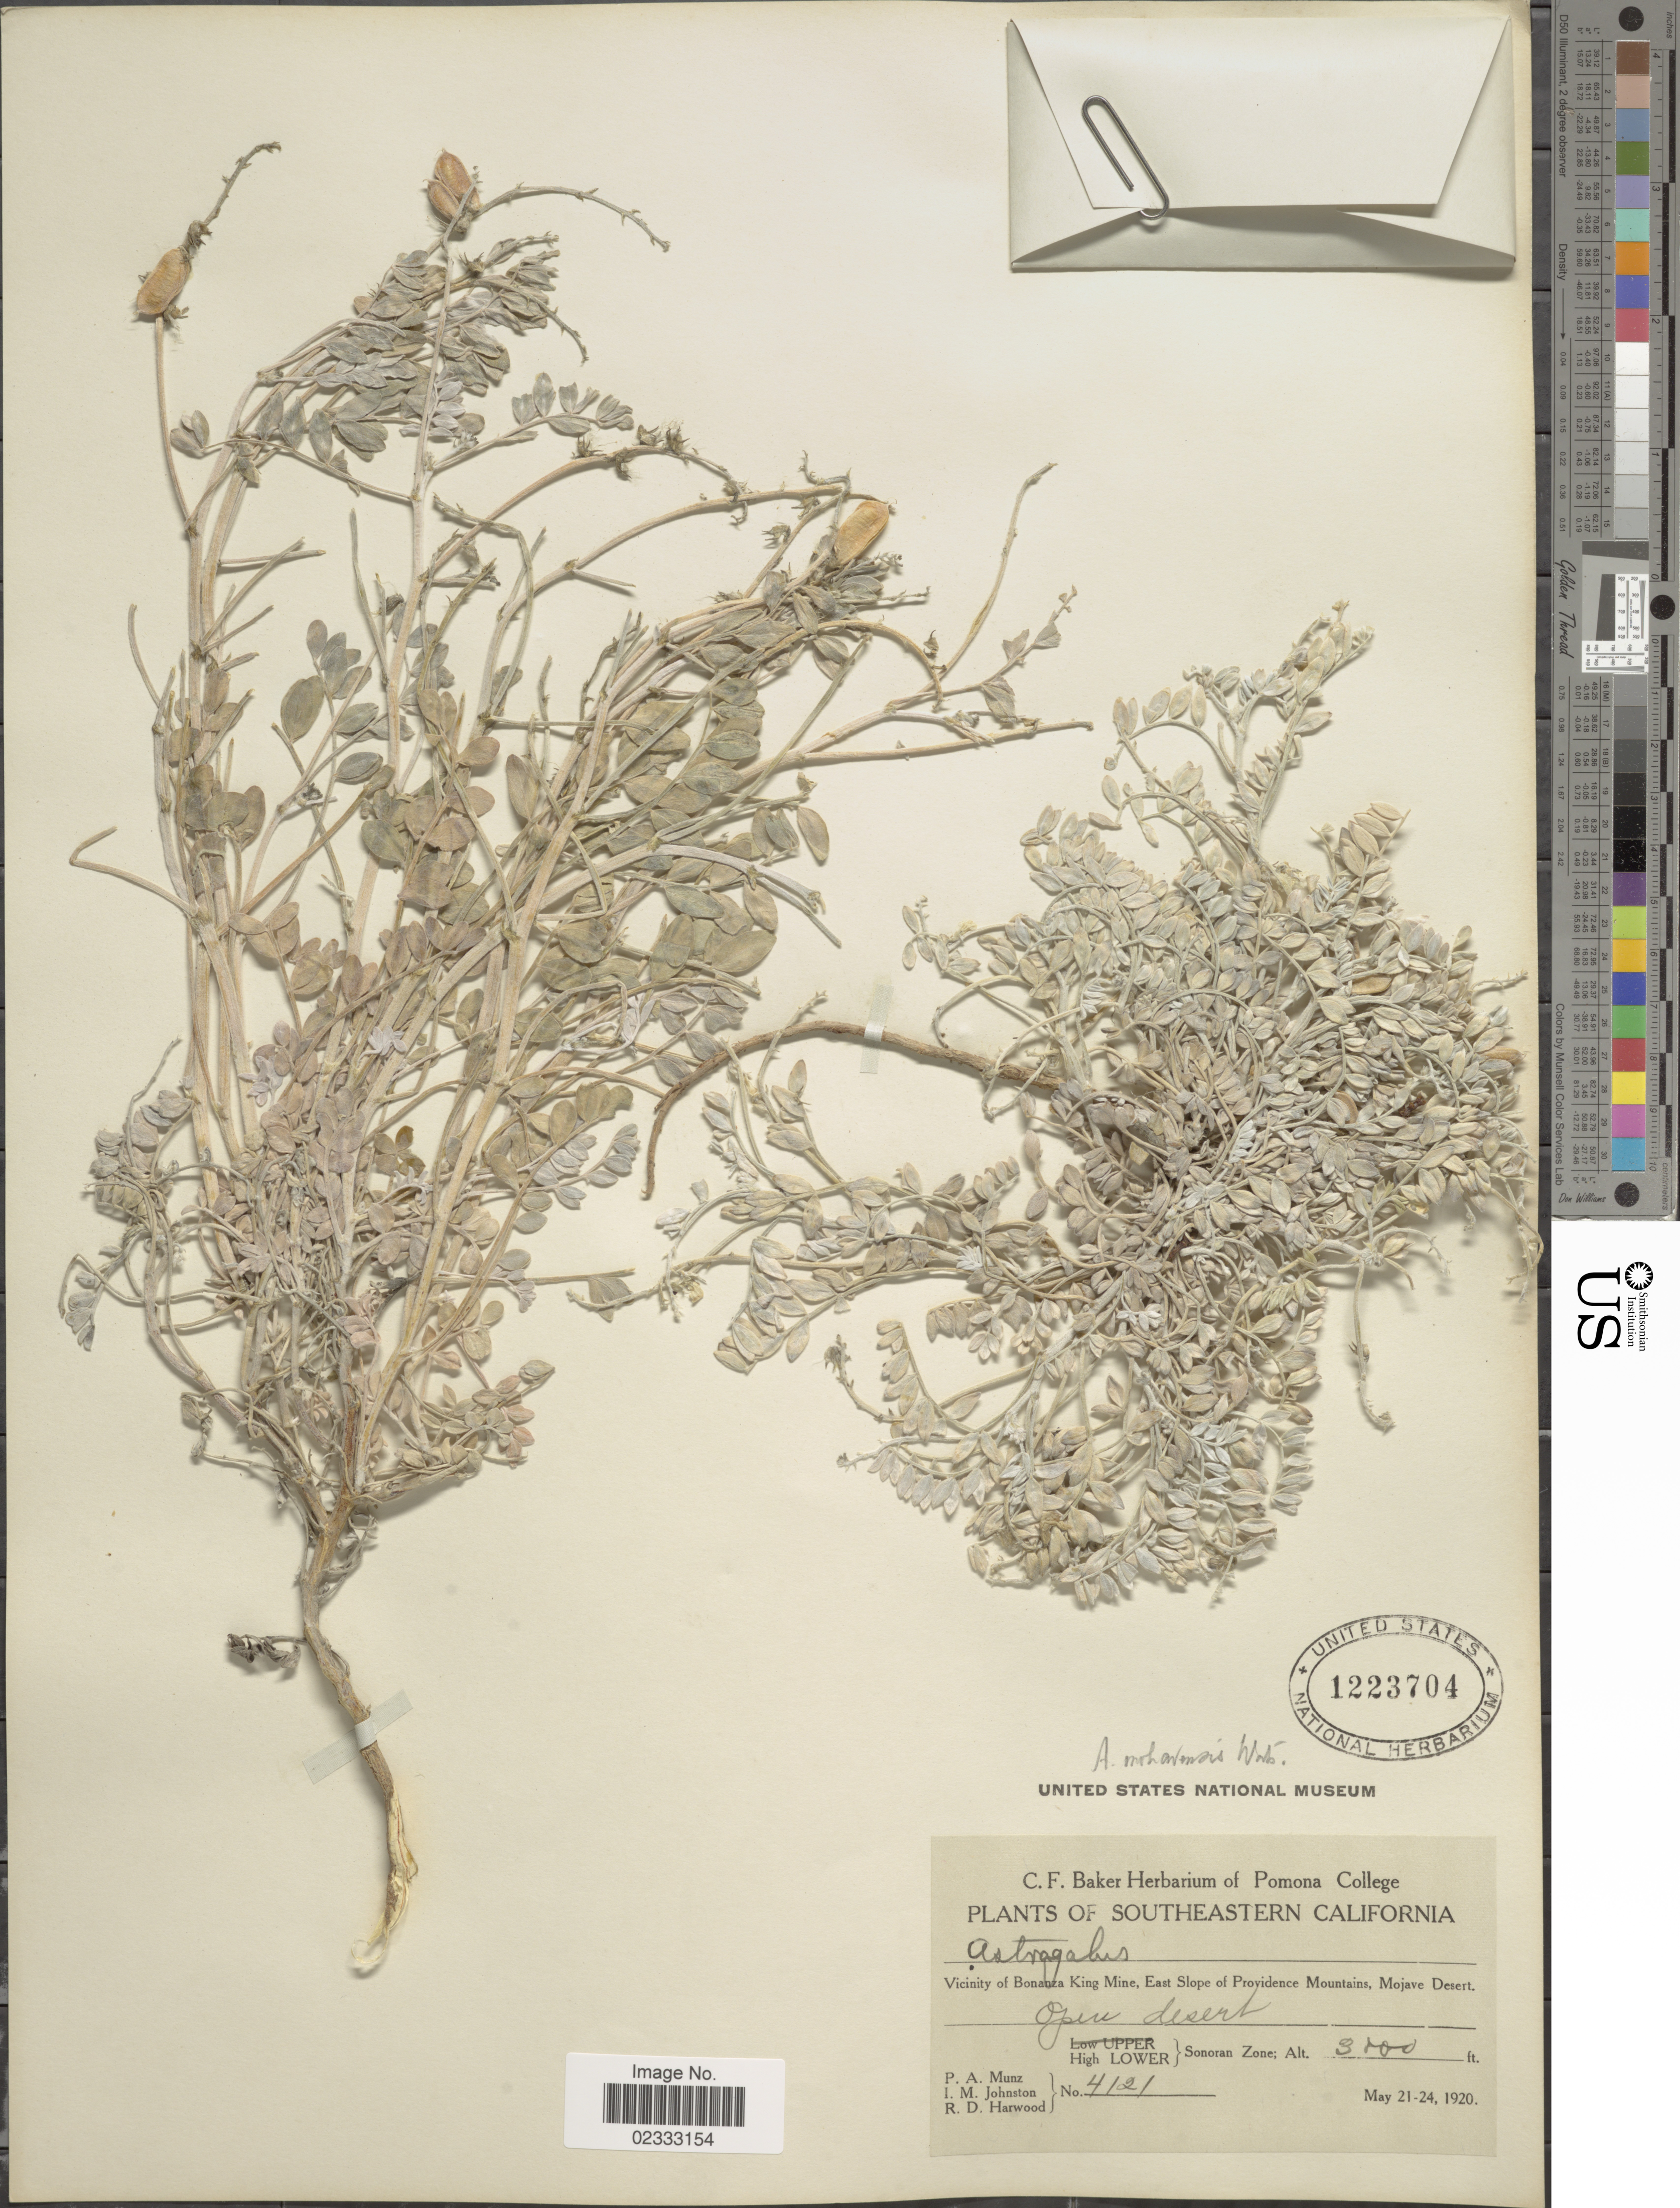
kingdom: Plantae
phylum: Tracheophyta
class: Magnoliopsida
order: Fabales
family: Fabaceae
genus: Astragalus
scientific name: Astragalus mojavensis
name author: S. Watson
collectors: P. A. Munz, I.M. Johnston & R. Harwood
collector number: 4121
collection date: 1920-05-21/1920-05-24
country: United States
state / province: California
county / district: San Bernardino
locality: Southeastern, California. Vicinity of Bonanza King Mine, East Slope of Providence Mountains, Mojave Desert.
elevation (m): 914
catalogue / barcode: US 1223704